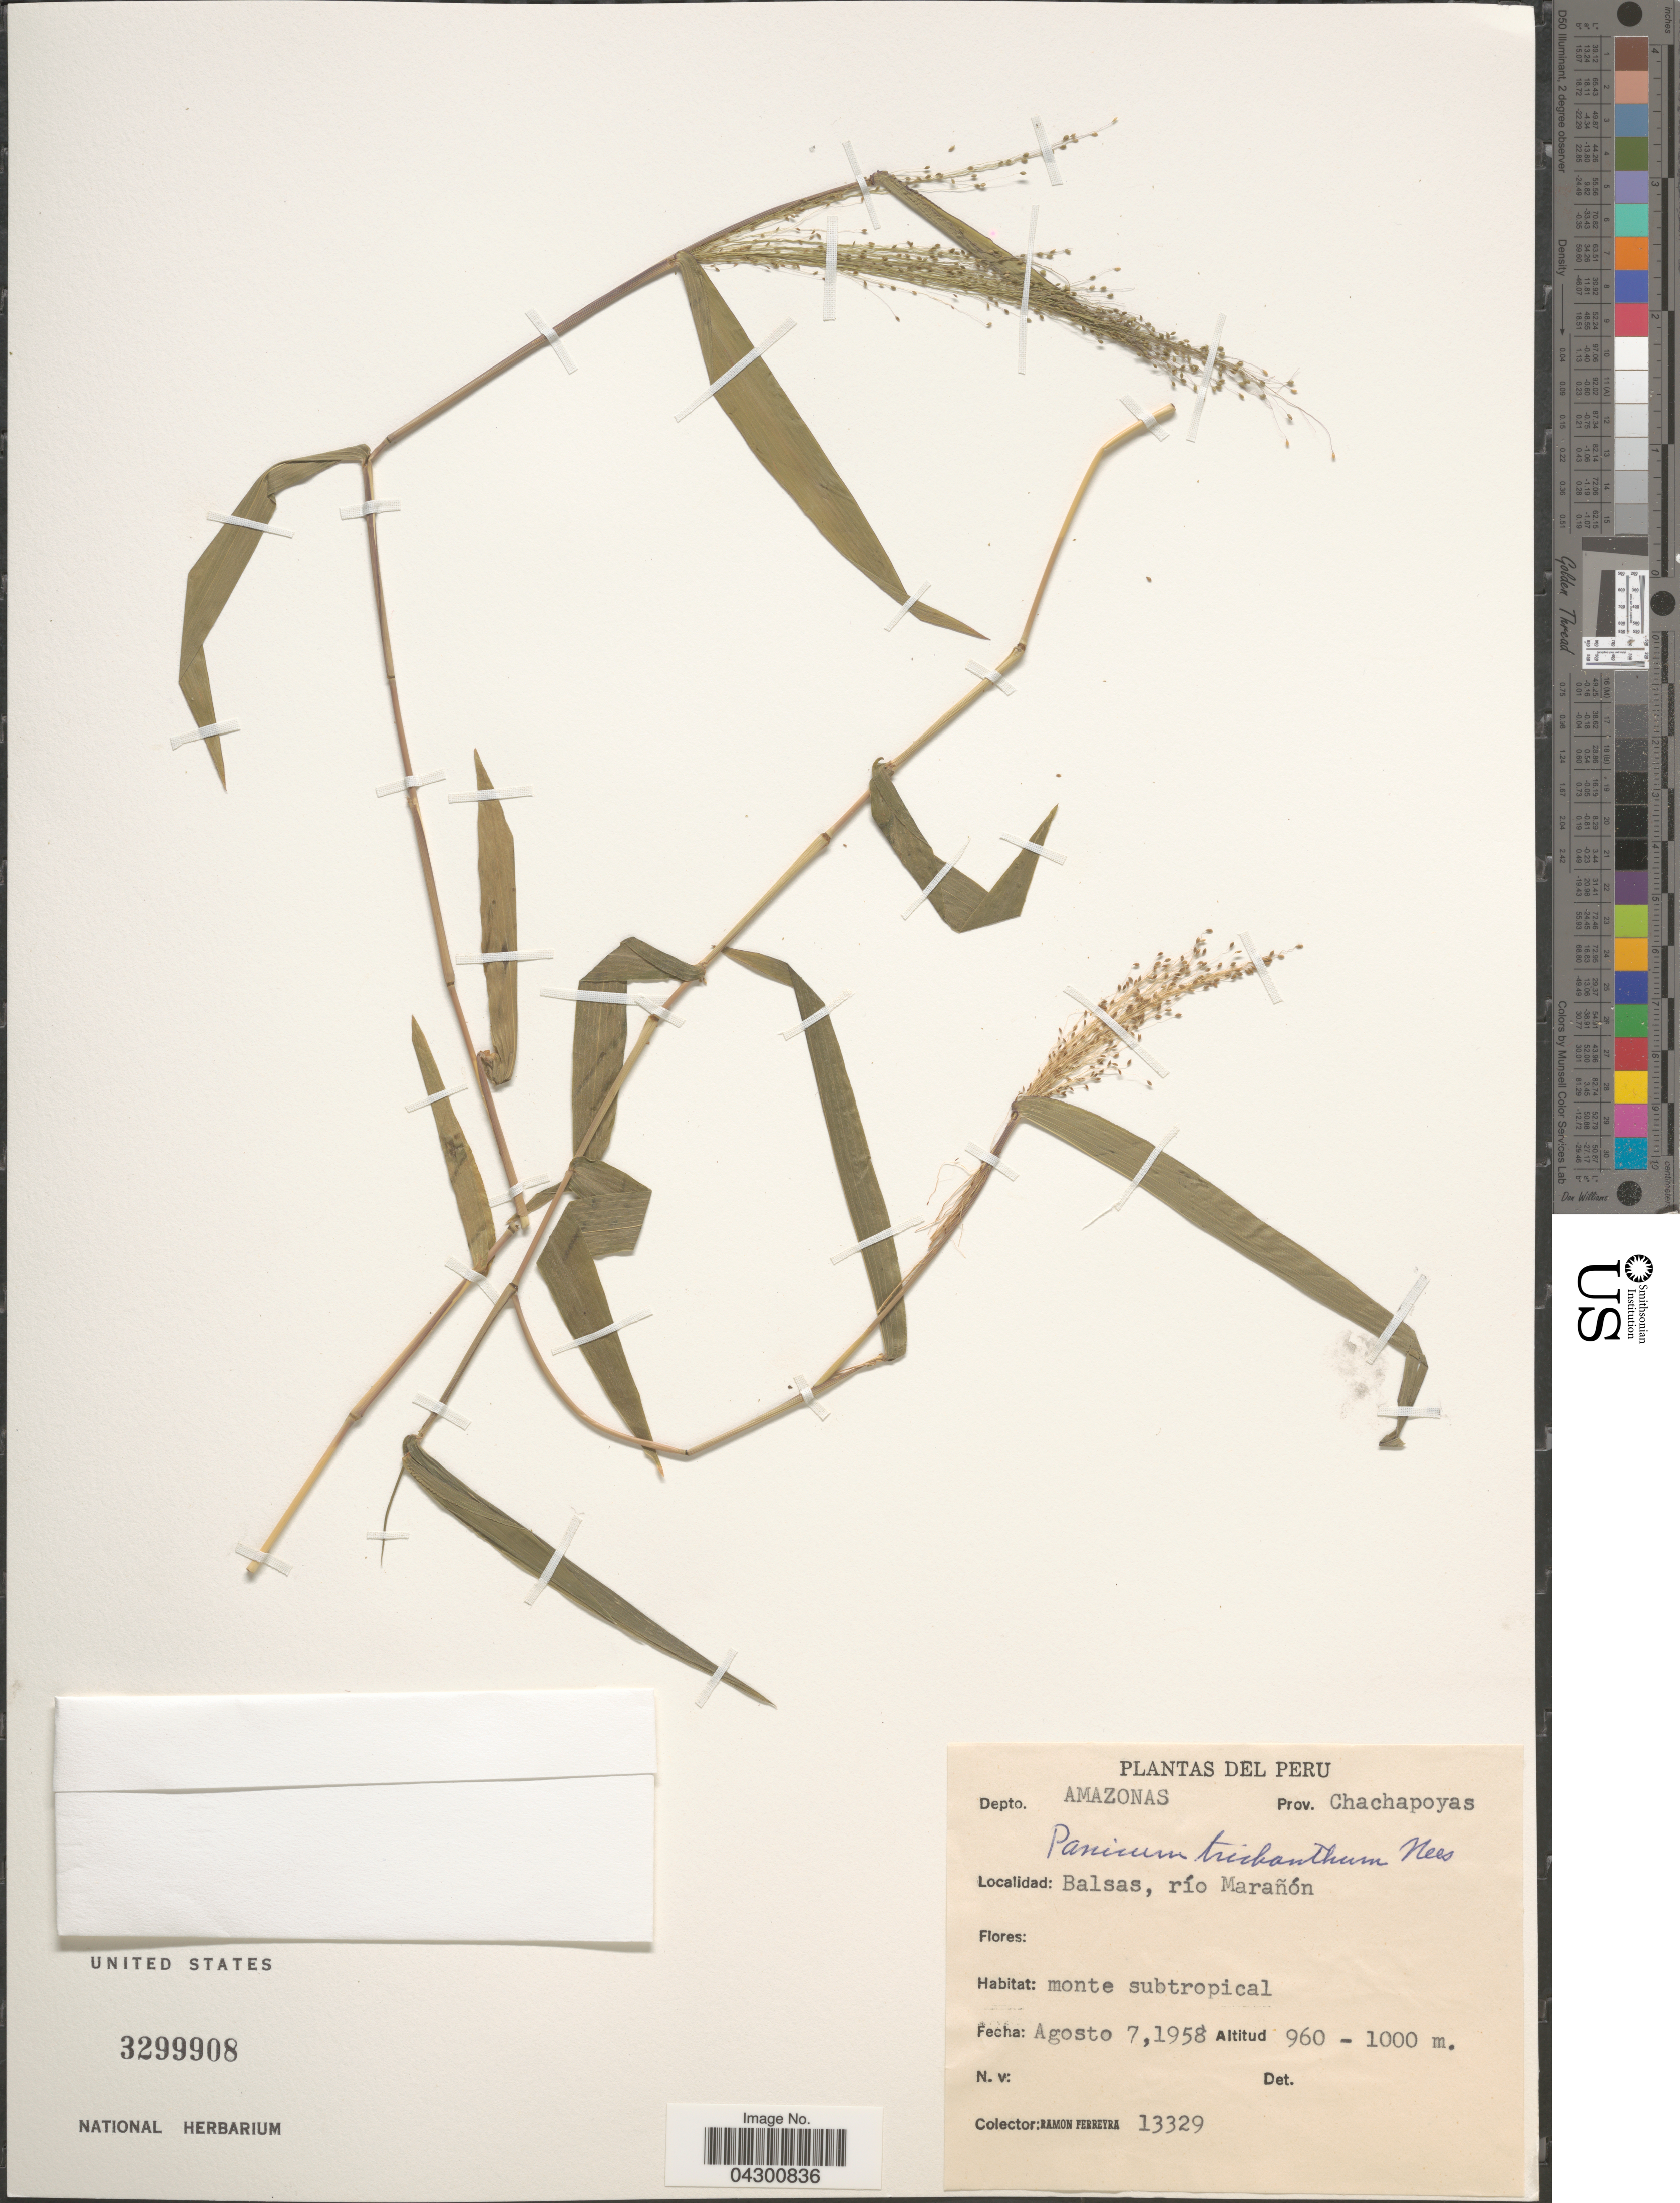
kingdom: Plantae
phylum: Tracheophyta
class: Liliopsida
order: Poales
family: Poaceae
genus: Panicum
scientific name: Panicum trichanthum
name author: Nees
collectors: R. A. Ferreyra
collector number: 13329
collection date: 1958-08-07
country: Peru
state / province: Amazonas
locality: Depto. Amazonas Prov. Chachapoyas. Balsas, río Marañón.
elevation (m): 960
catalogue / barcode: US 3299908